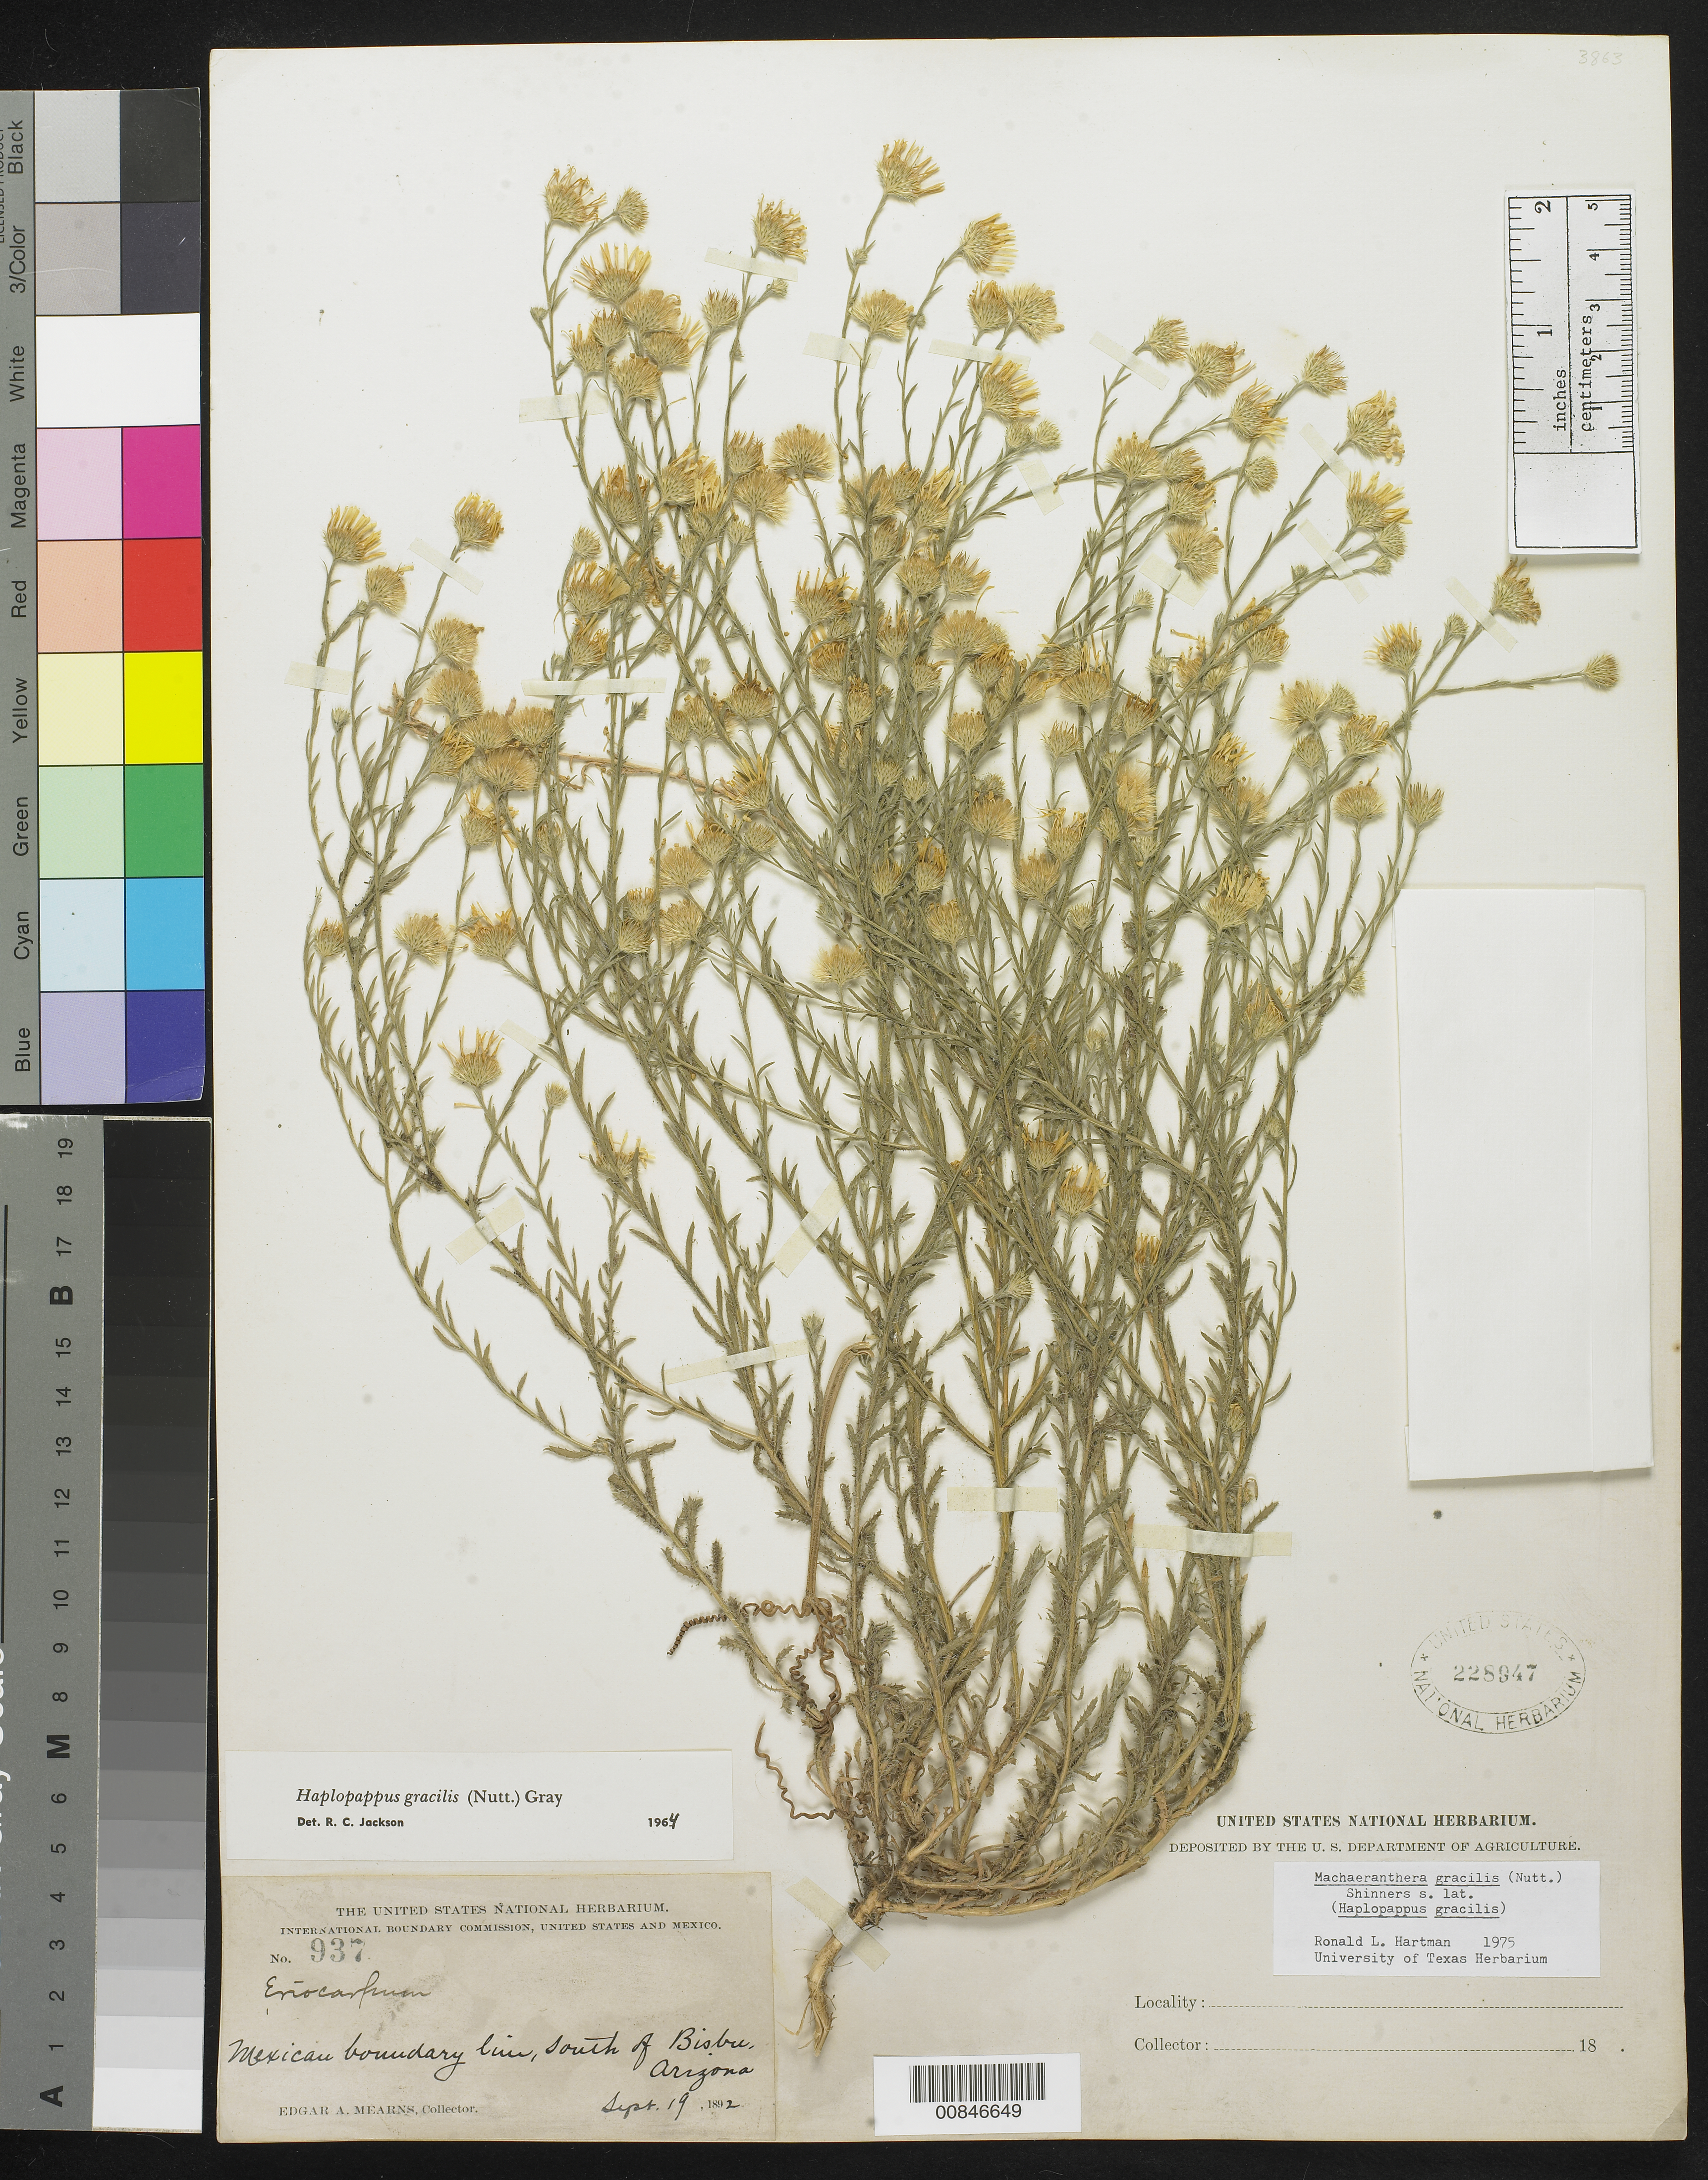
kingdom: Plantae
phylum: Tracheophyta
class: Magnoliopsida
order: Asterales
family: Asteraceae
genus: Machaeranthera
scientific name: Machaeranthera gracilis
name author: (Nutt.) Shinners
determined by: Hartman, R. L.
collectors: E. A. Mearns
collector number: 937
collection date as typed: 19 Sep 1892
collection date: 1892-09-19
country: United States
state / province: Arizona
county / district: Cochise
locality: Mexican Boundary Line, S of Bisbee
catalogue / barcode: US 228947